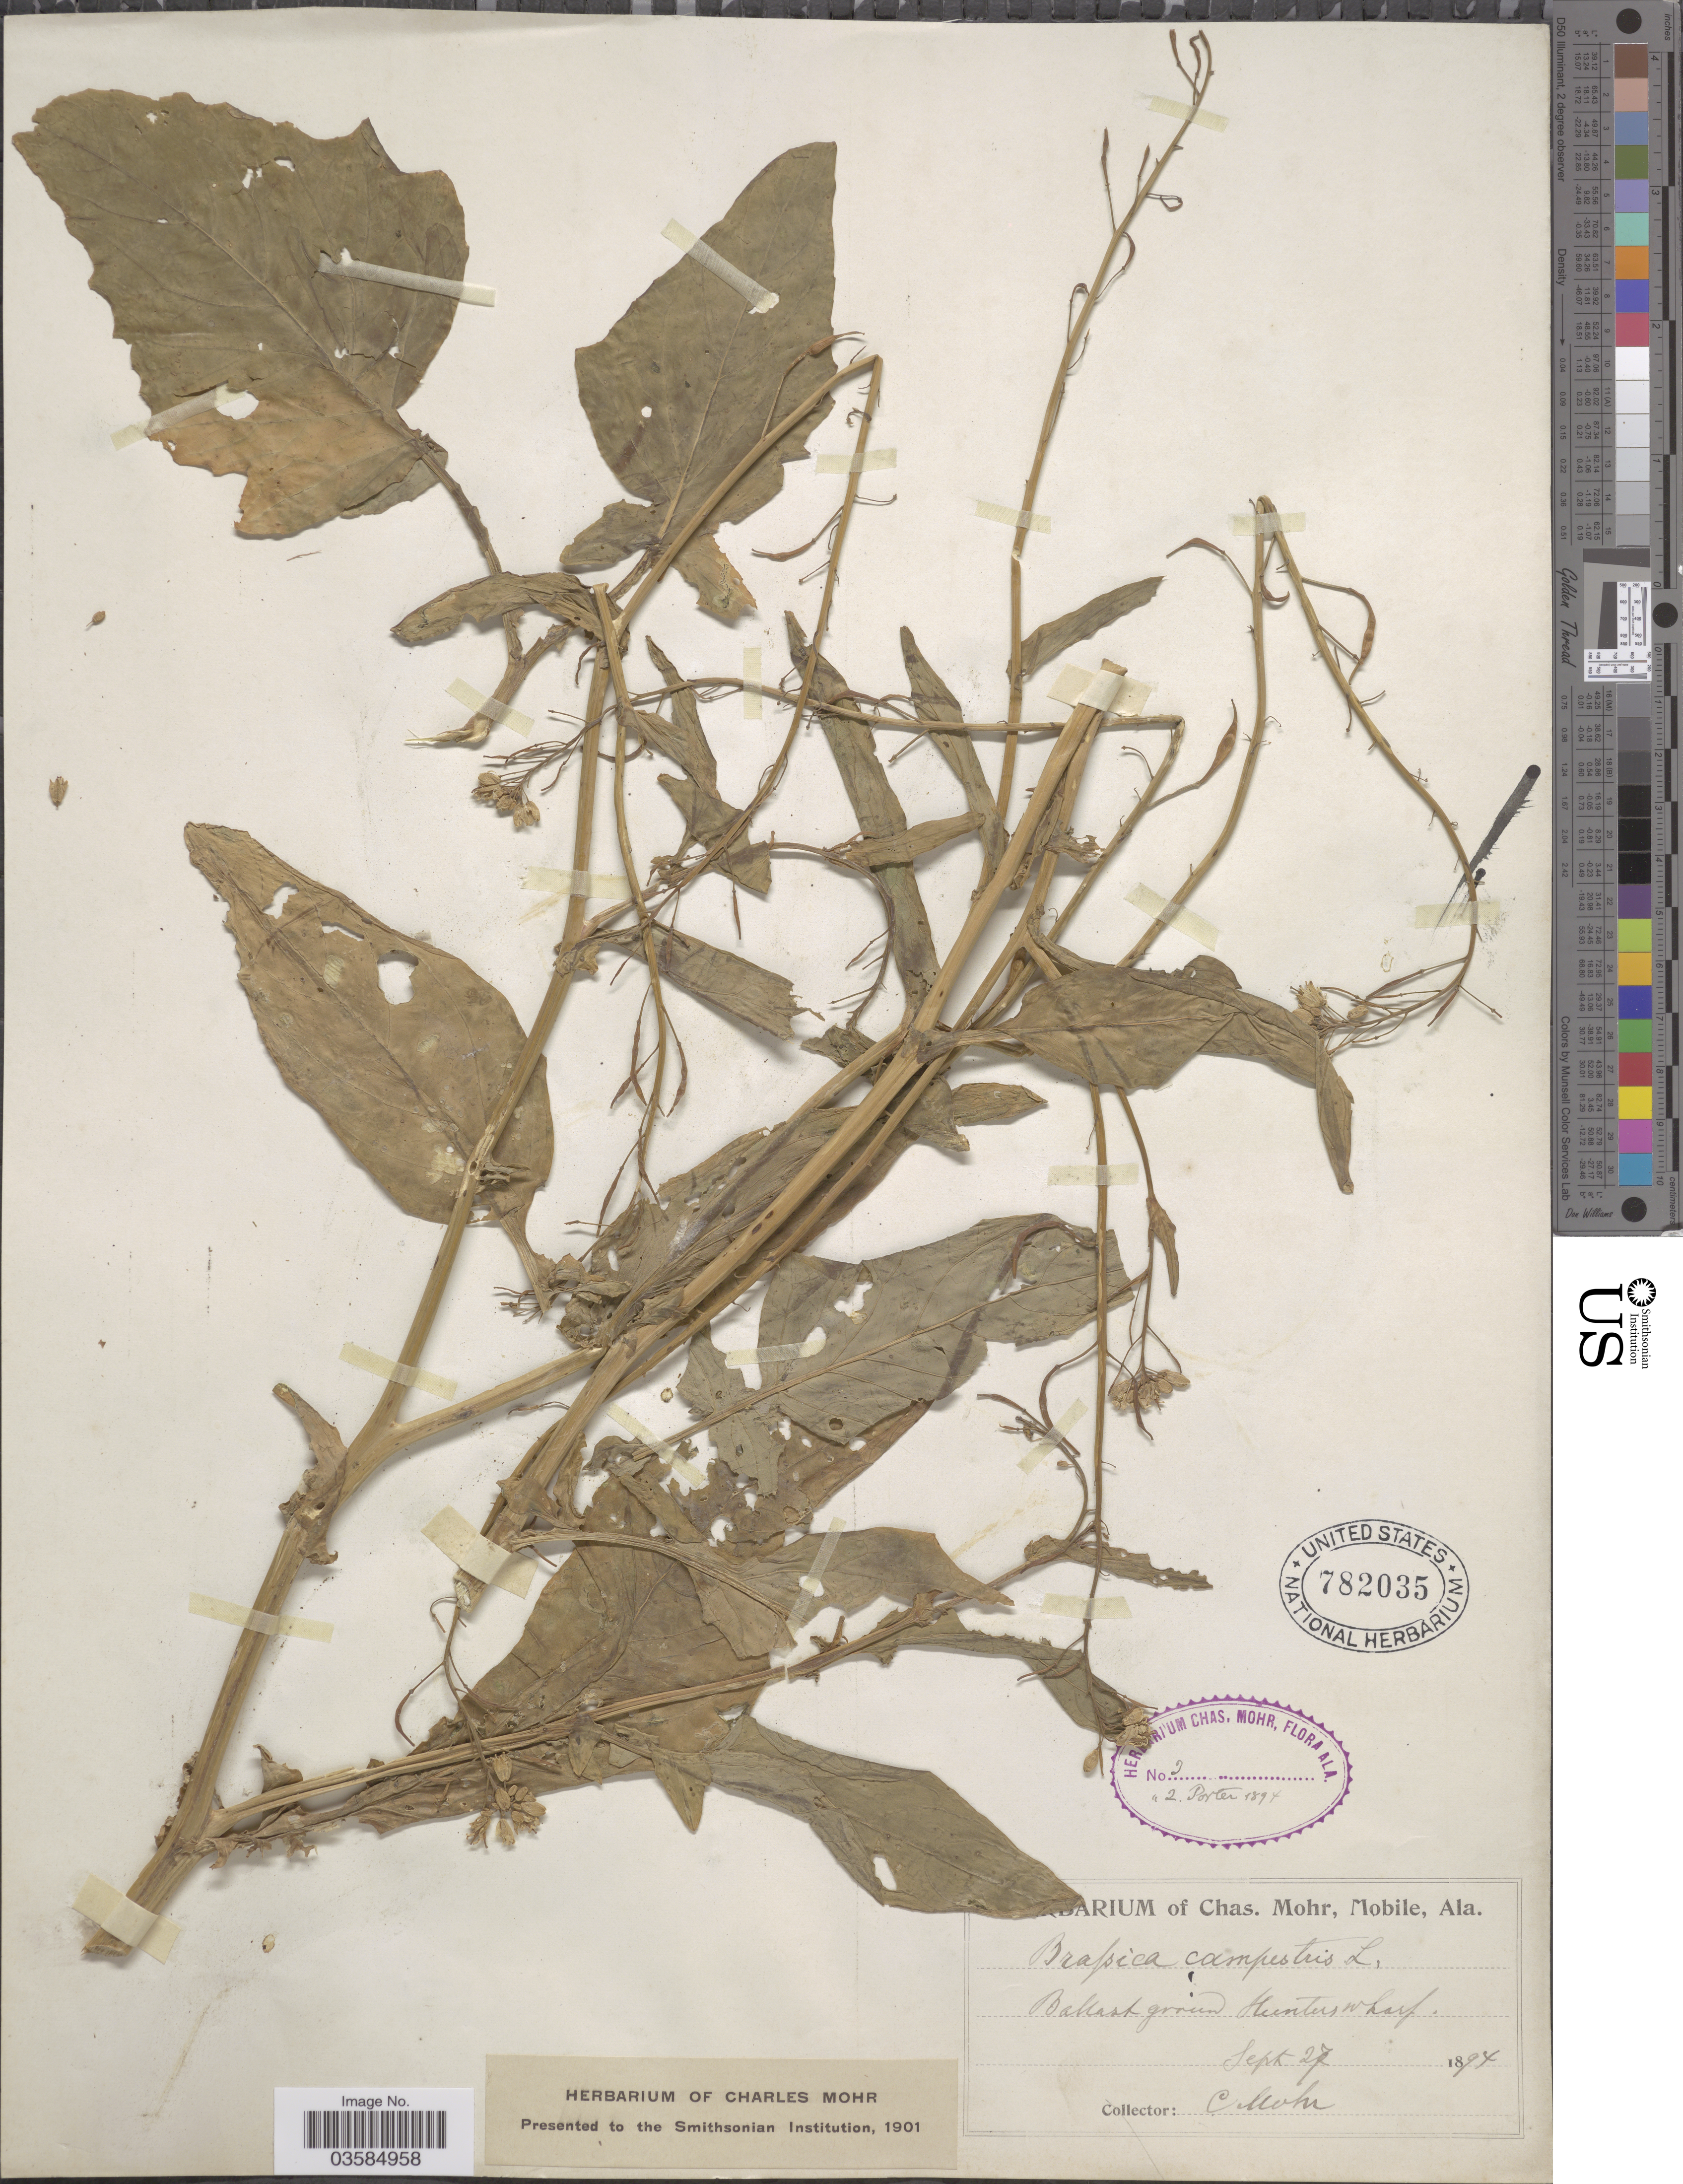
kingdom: Plantae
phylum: Tracheophyta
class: Magnoliopsida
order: Brassicales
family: Brassicaceae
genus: Brassica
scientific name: Brassica campestris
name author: L.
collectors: Mohr, C. T. (herbarium)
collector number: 2?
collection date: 1894-09-27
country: United States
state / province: Alabama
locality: Ballast ground. Hunterswharf.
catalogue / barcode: US 782035